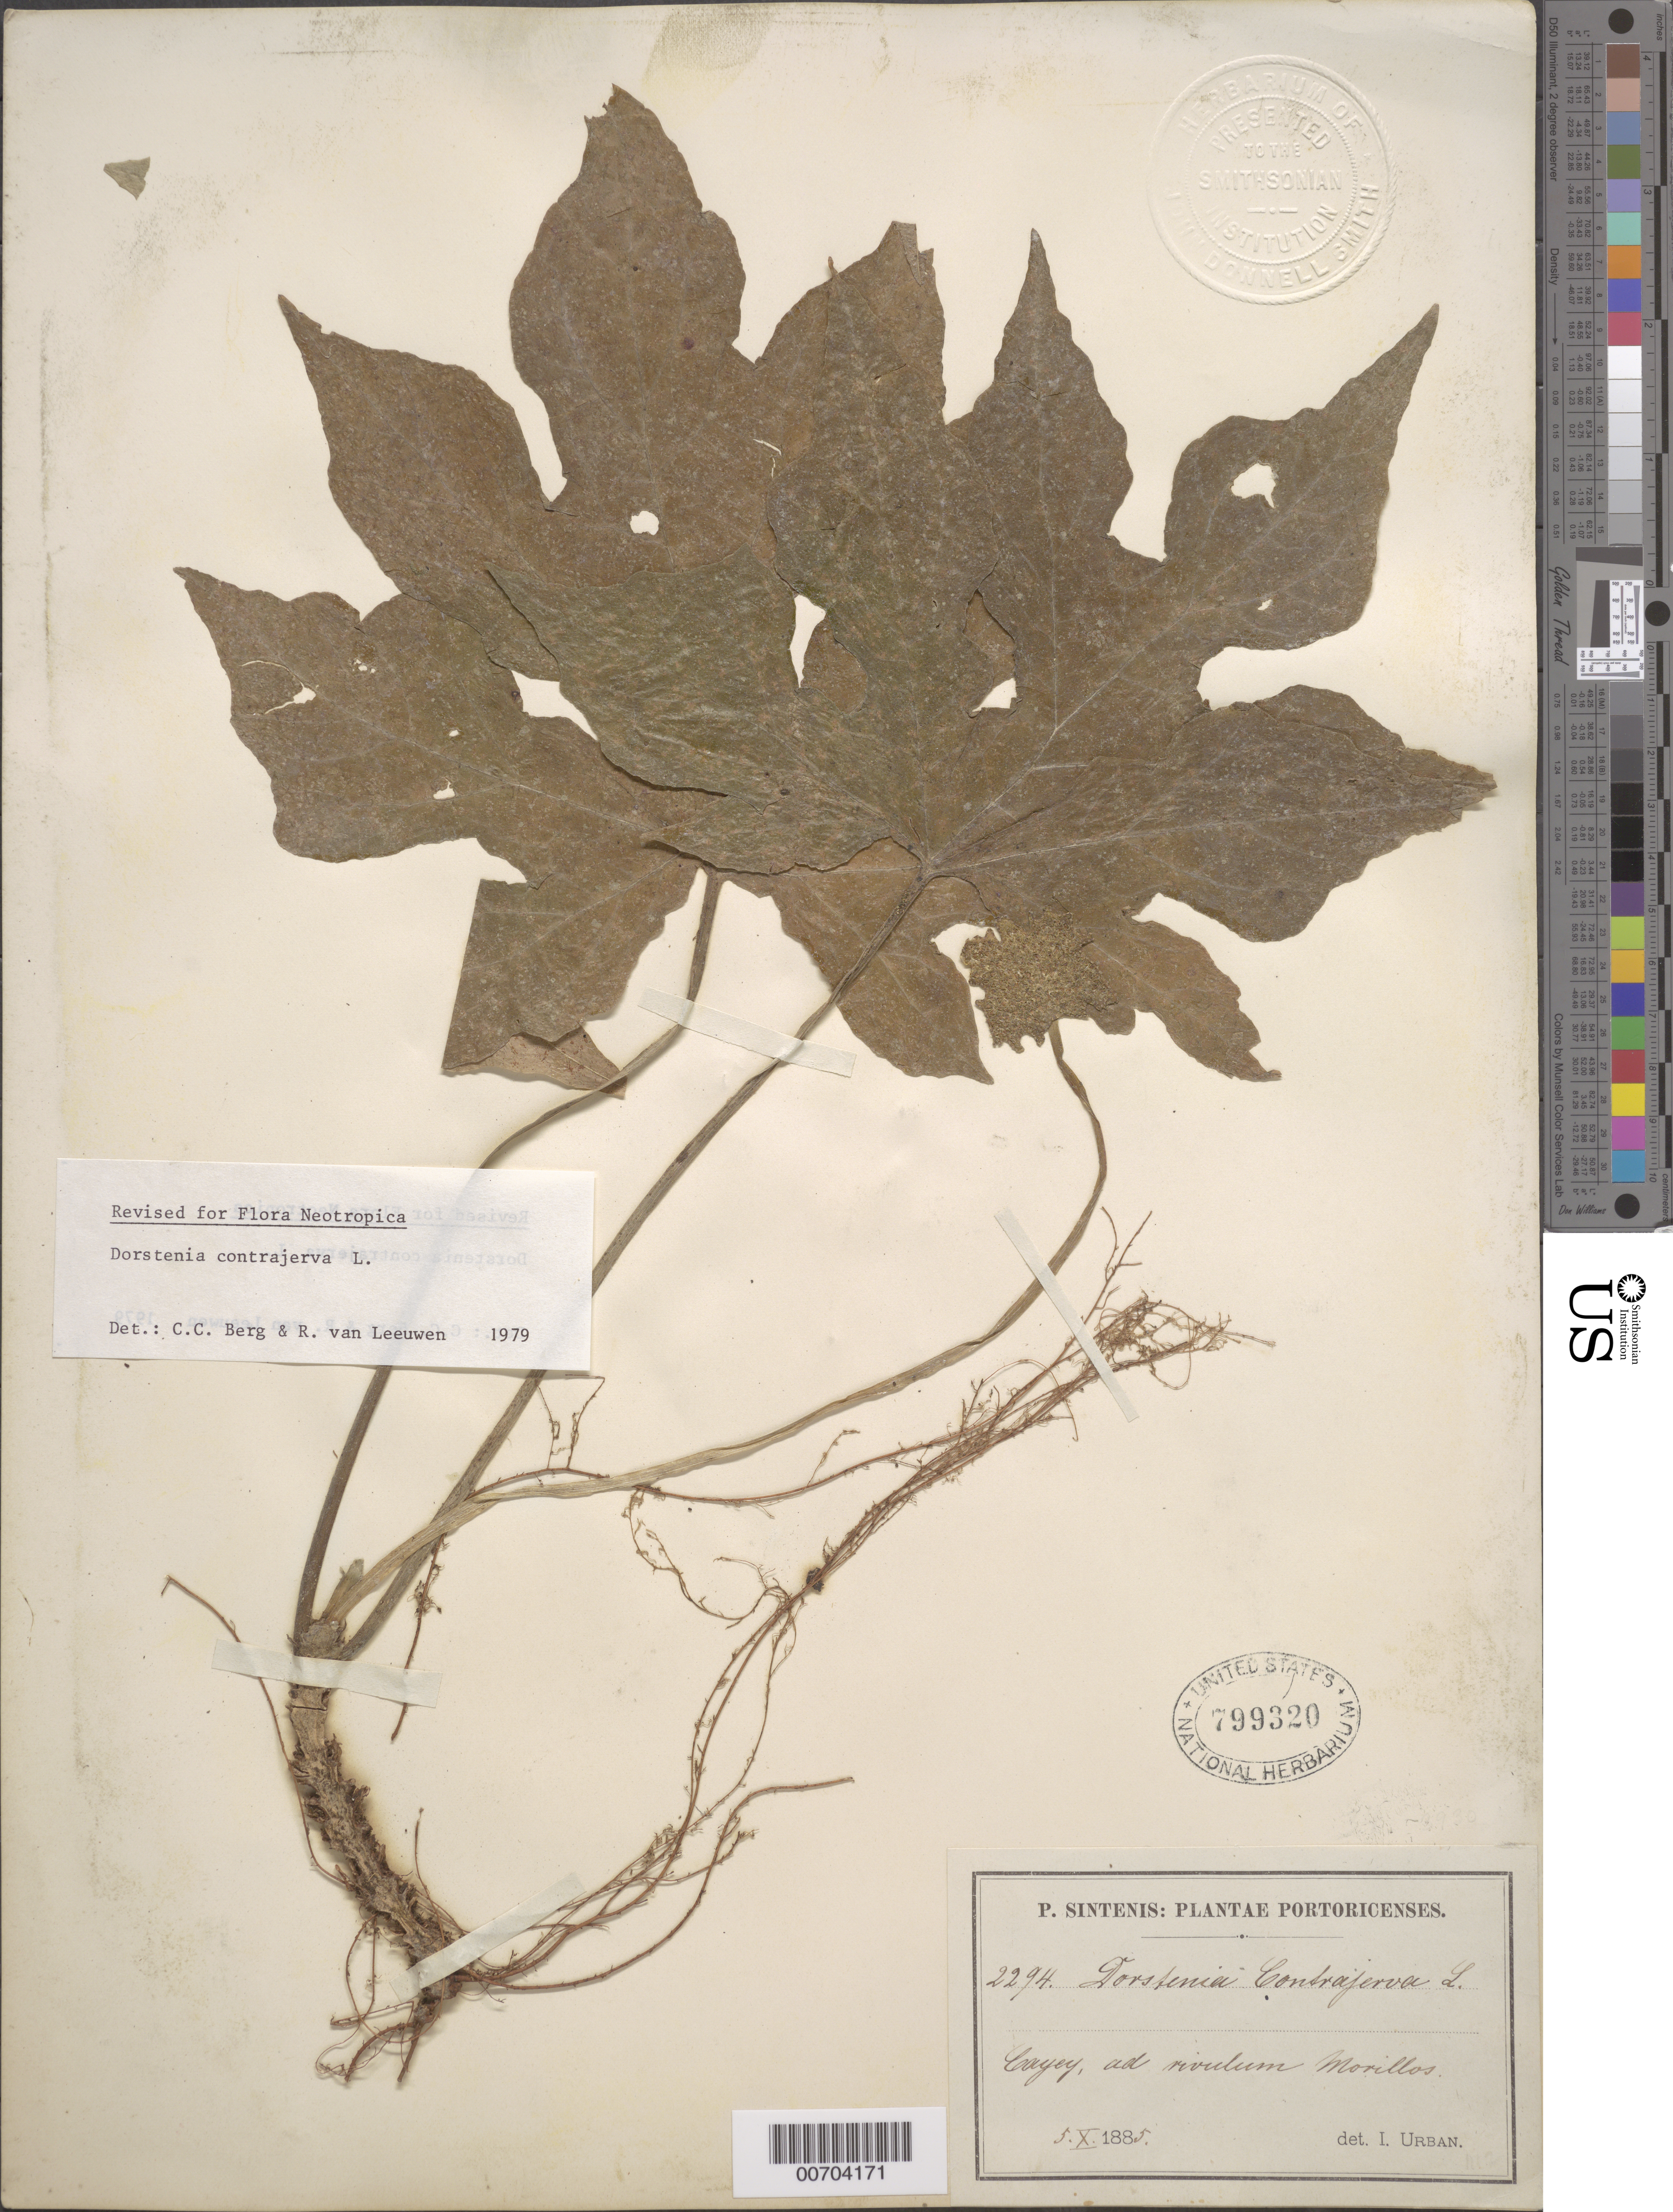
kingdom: Plantae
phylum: Tracheophyta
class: Magnoliopsida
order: Rosales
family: Moraceae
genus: Dorstenia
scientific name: Dorstenia contrajerva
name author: L.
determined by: Berg, C. C.; Leeuwen, R. van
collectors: P. Sintenis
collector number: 2294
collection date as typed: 05 Oct 1885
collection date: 1885-10-05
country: Puerto Rico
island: Greater Antilles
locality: Cayey, ad rivulum Morillos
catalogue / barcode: US 799320